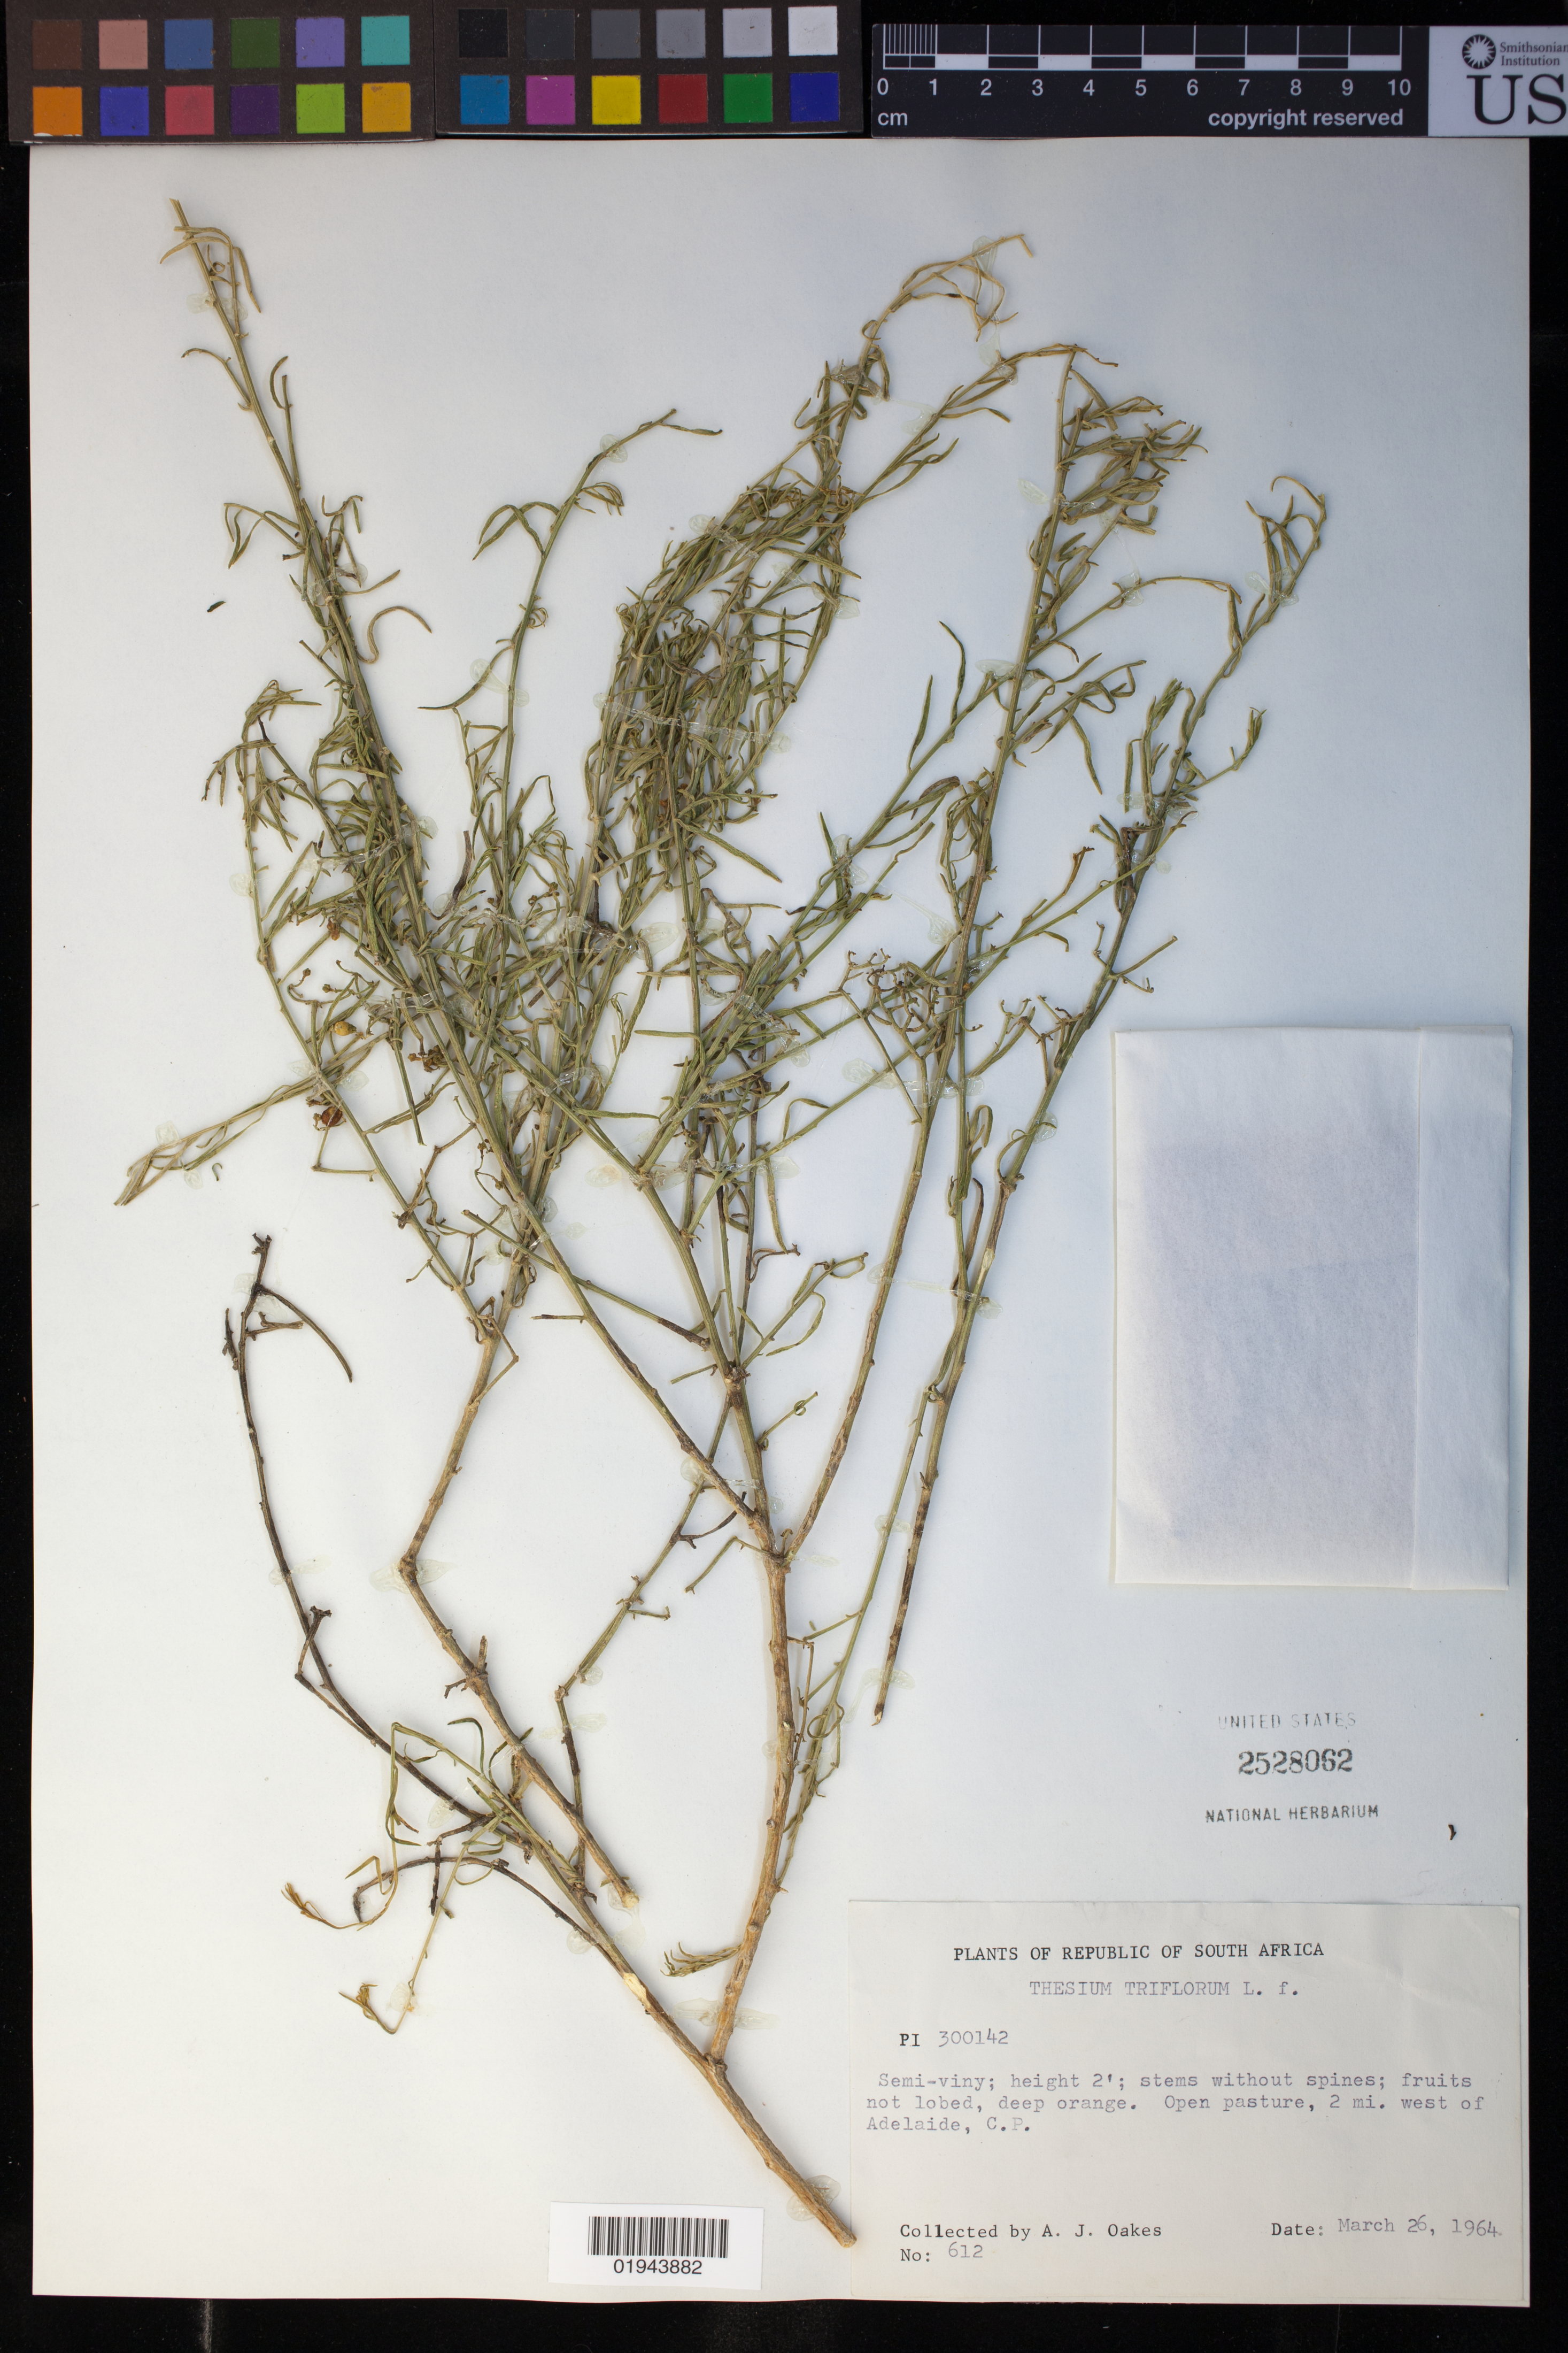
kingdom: Plantae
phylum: Tracheophyta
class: Magnoliopsida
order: Santalales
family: Thesiaceae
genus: Thesium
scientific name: Thesium triflorum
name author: L. f.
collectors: A. Oakes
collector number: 612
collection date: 1964-03-26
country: South Africa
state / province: Eastern Cape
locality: Open pasture, 2 mi. west of Adelaide, C. P.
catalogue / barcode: US 2528062